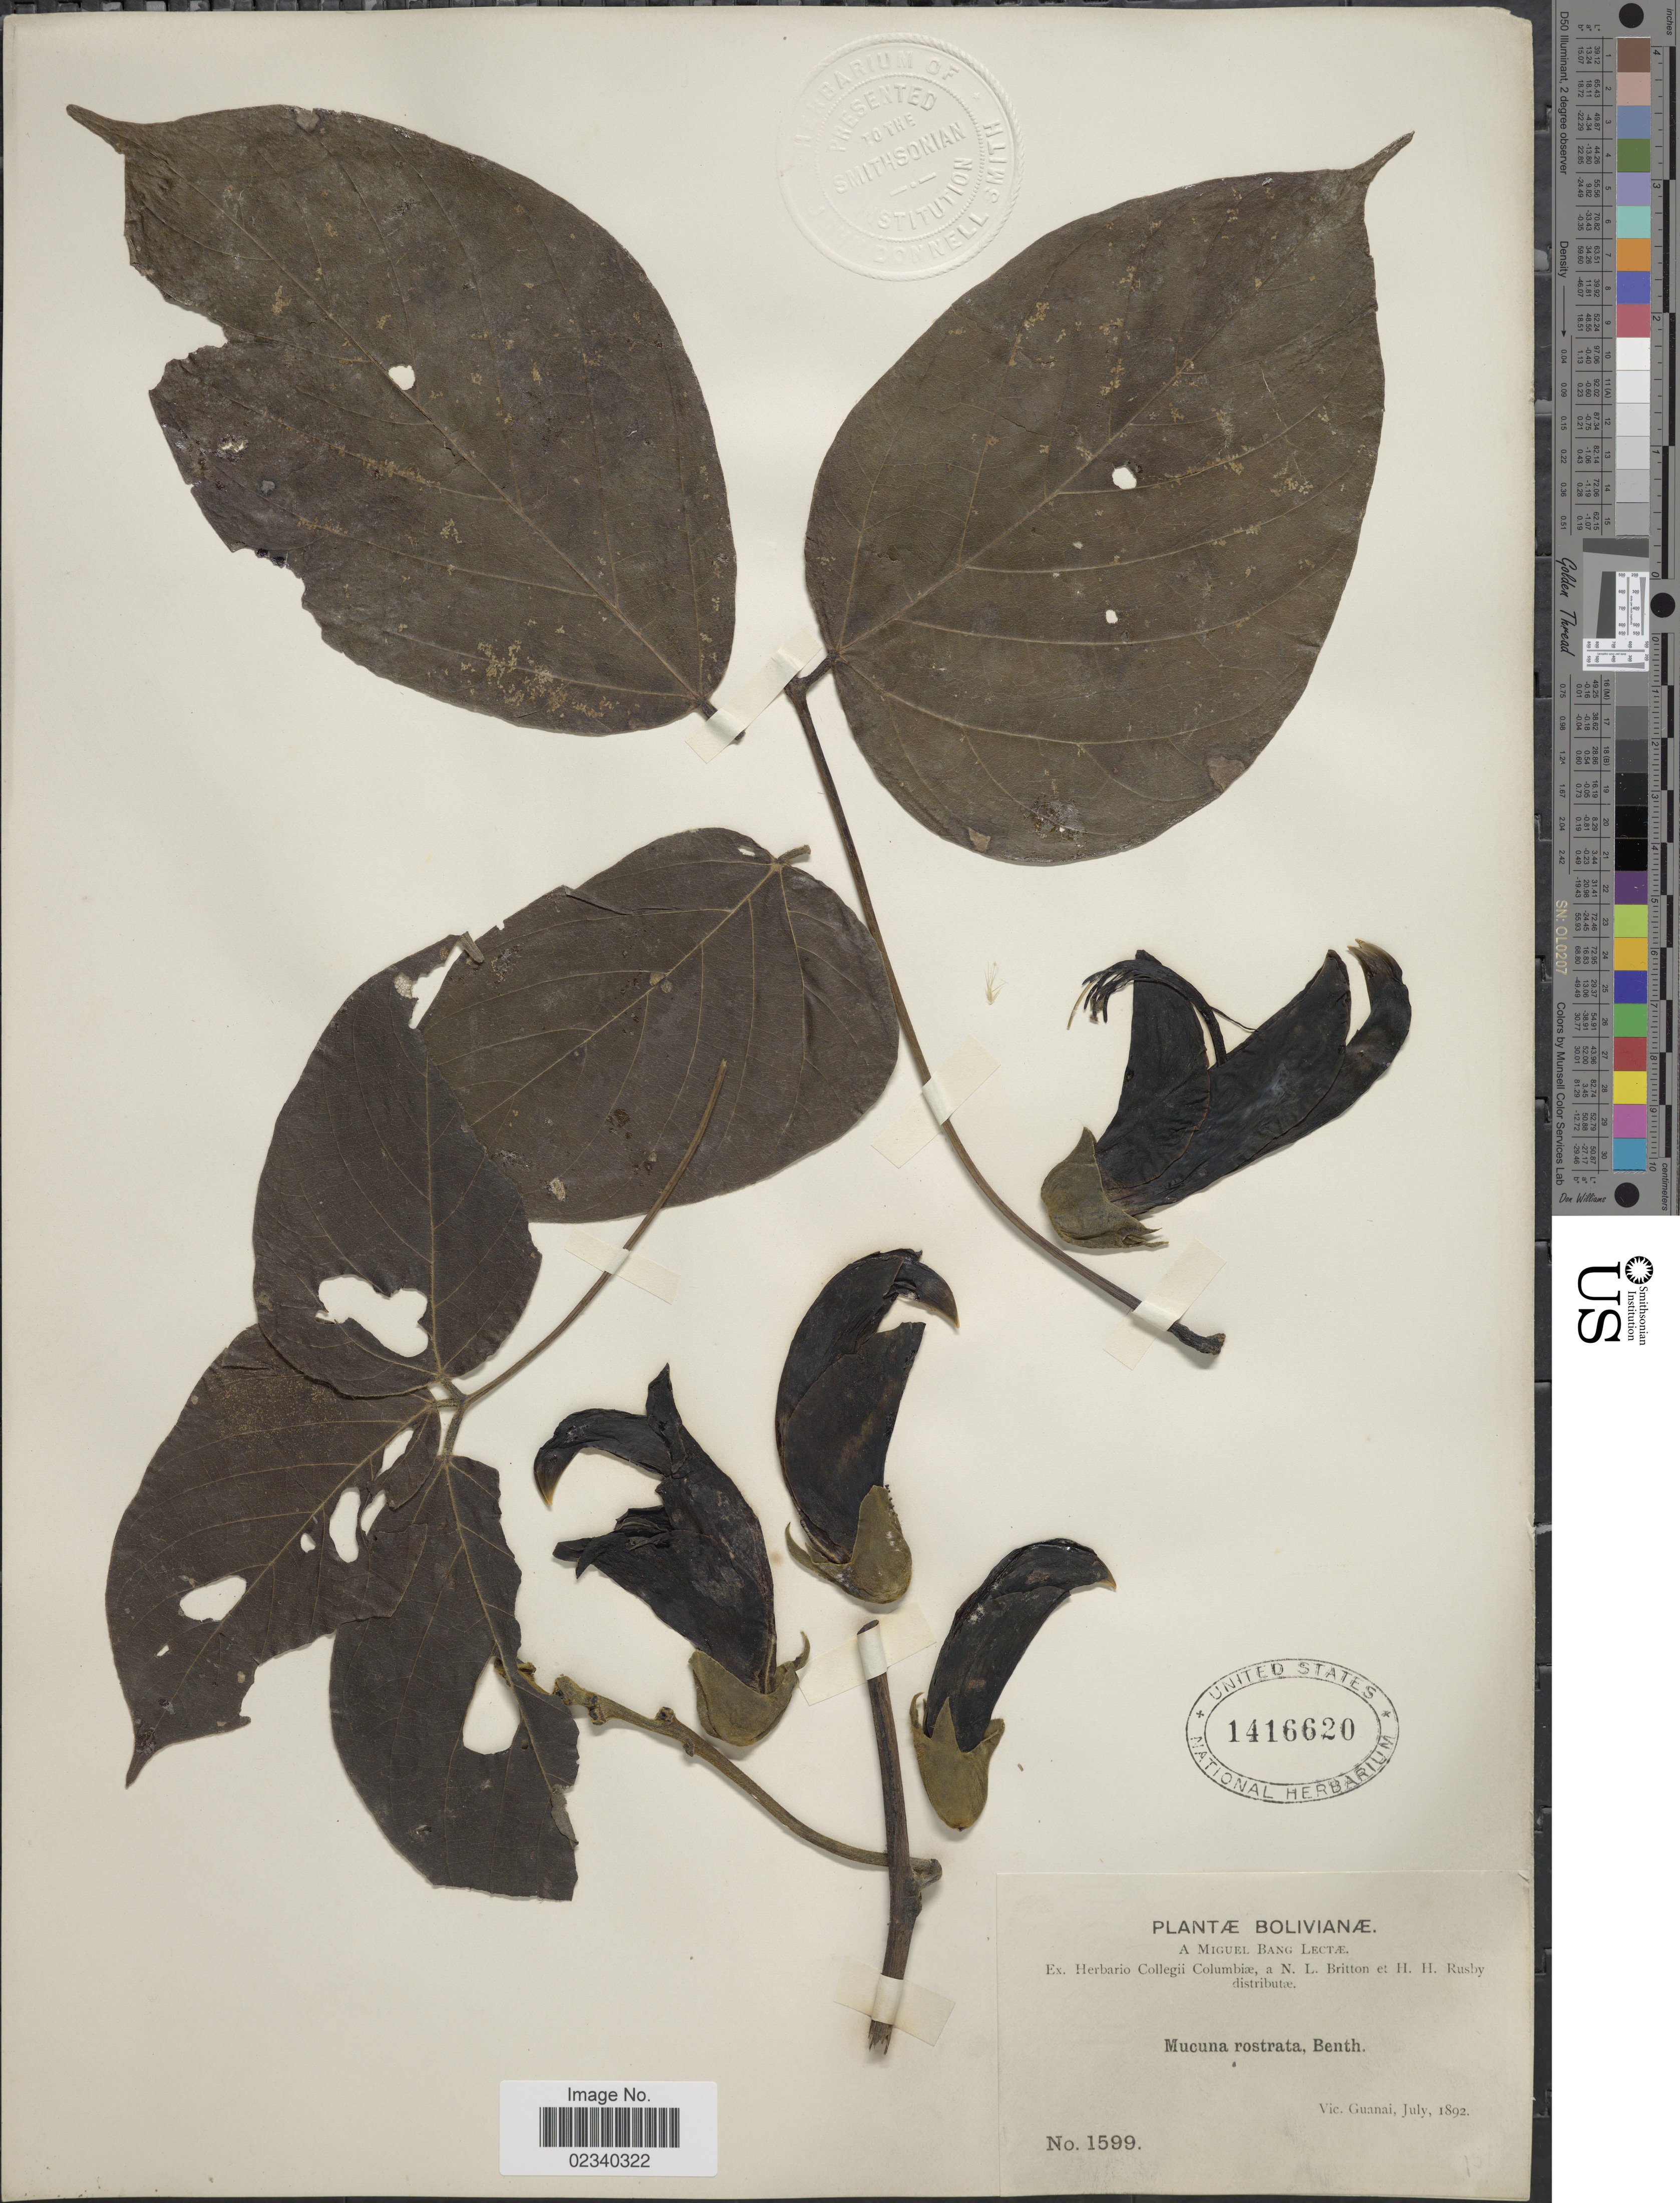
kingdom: Plantae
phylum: Tracheophyta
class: Magnoliopsida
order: Fabales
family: Fabaceae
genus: Mucuna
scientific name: Mucuna rostrata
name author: Benth.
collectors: M. Bang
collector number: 1599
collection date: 1892-07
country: Bolivia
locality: Vic. Guanai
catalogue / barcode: US 1416620